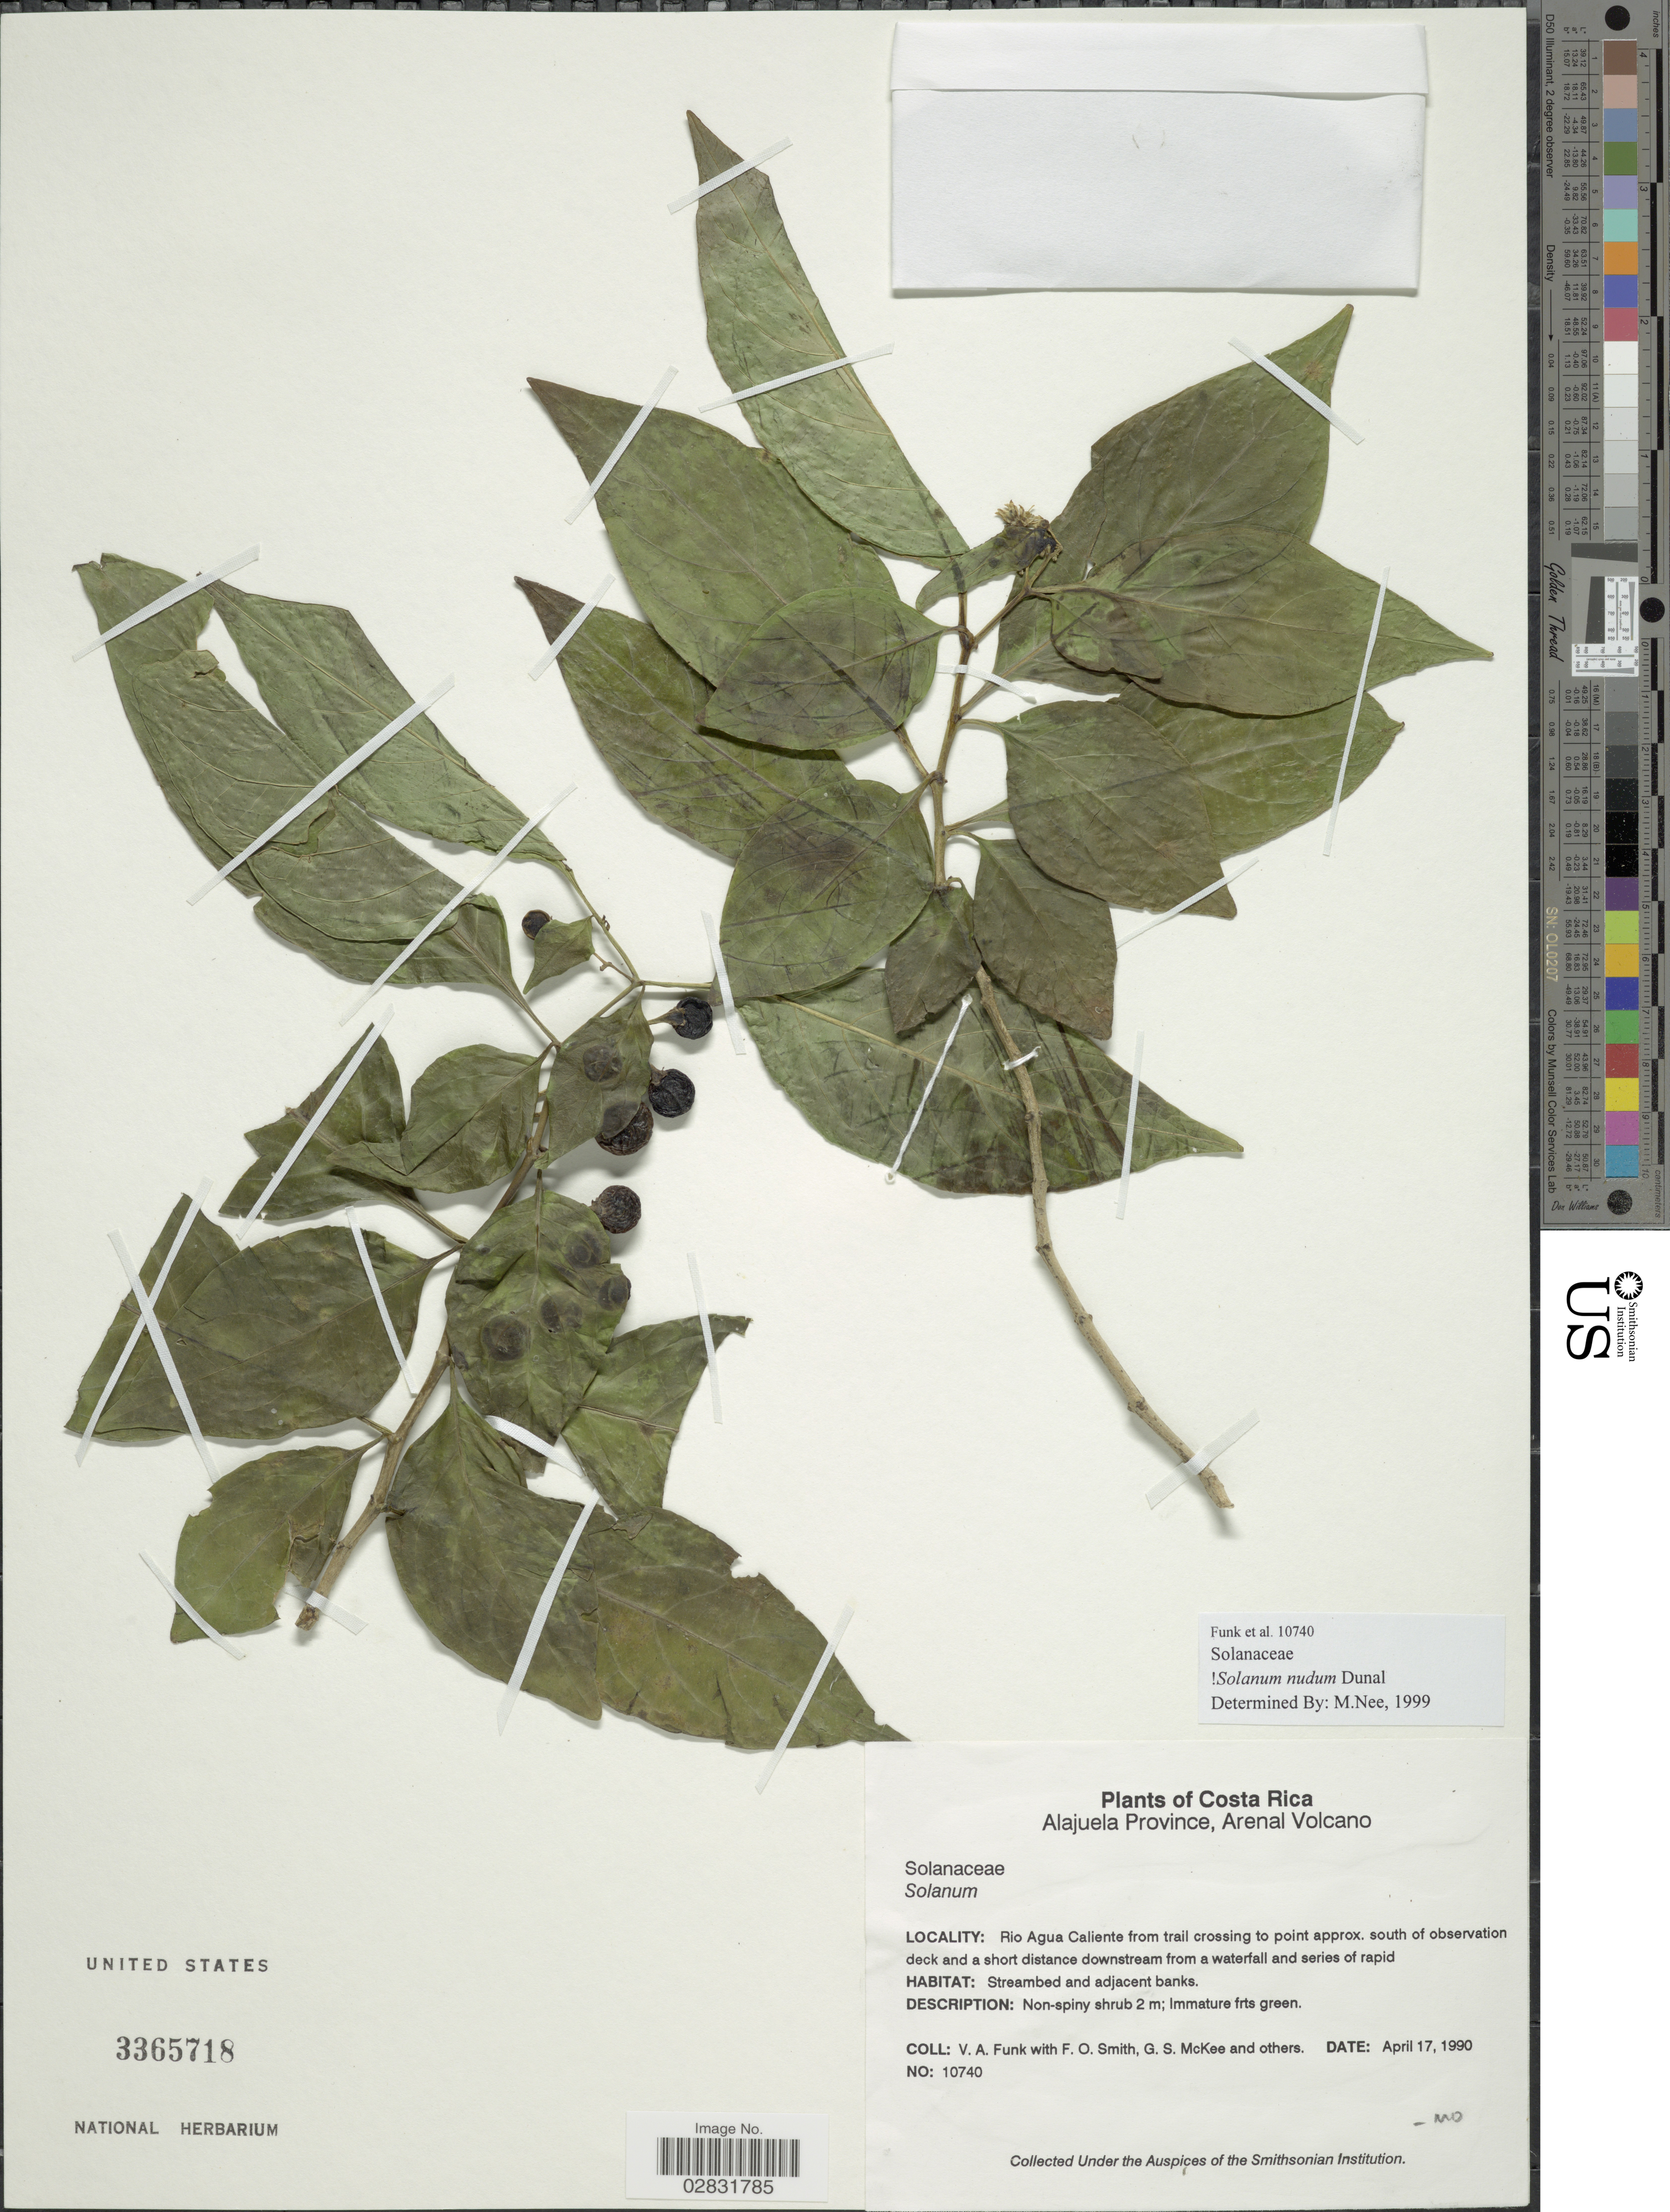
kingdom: Plantae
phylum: Tracheophyta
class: Magnoliopsida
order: Solanales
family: Solanaceae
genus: Solanum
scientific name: Solanum nudum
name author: Humb. & Bonpl. ex Dunal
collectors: V. Funk, F. Smith, G. S. McKee & et al.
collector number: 10740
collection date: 1990-04-17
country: Costa Rica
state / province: Alajuela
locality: Arenal Volcano. Rio Agua Caliente from trail crossing to point approx. south of observation deck and a short distance downstream from a waterfall and series of rapid.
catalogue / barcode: US 3365718